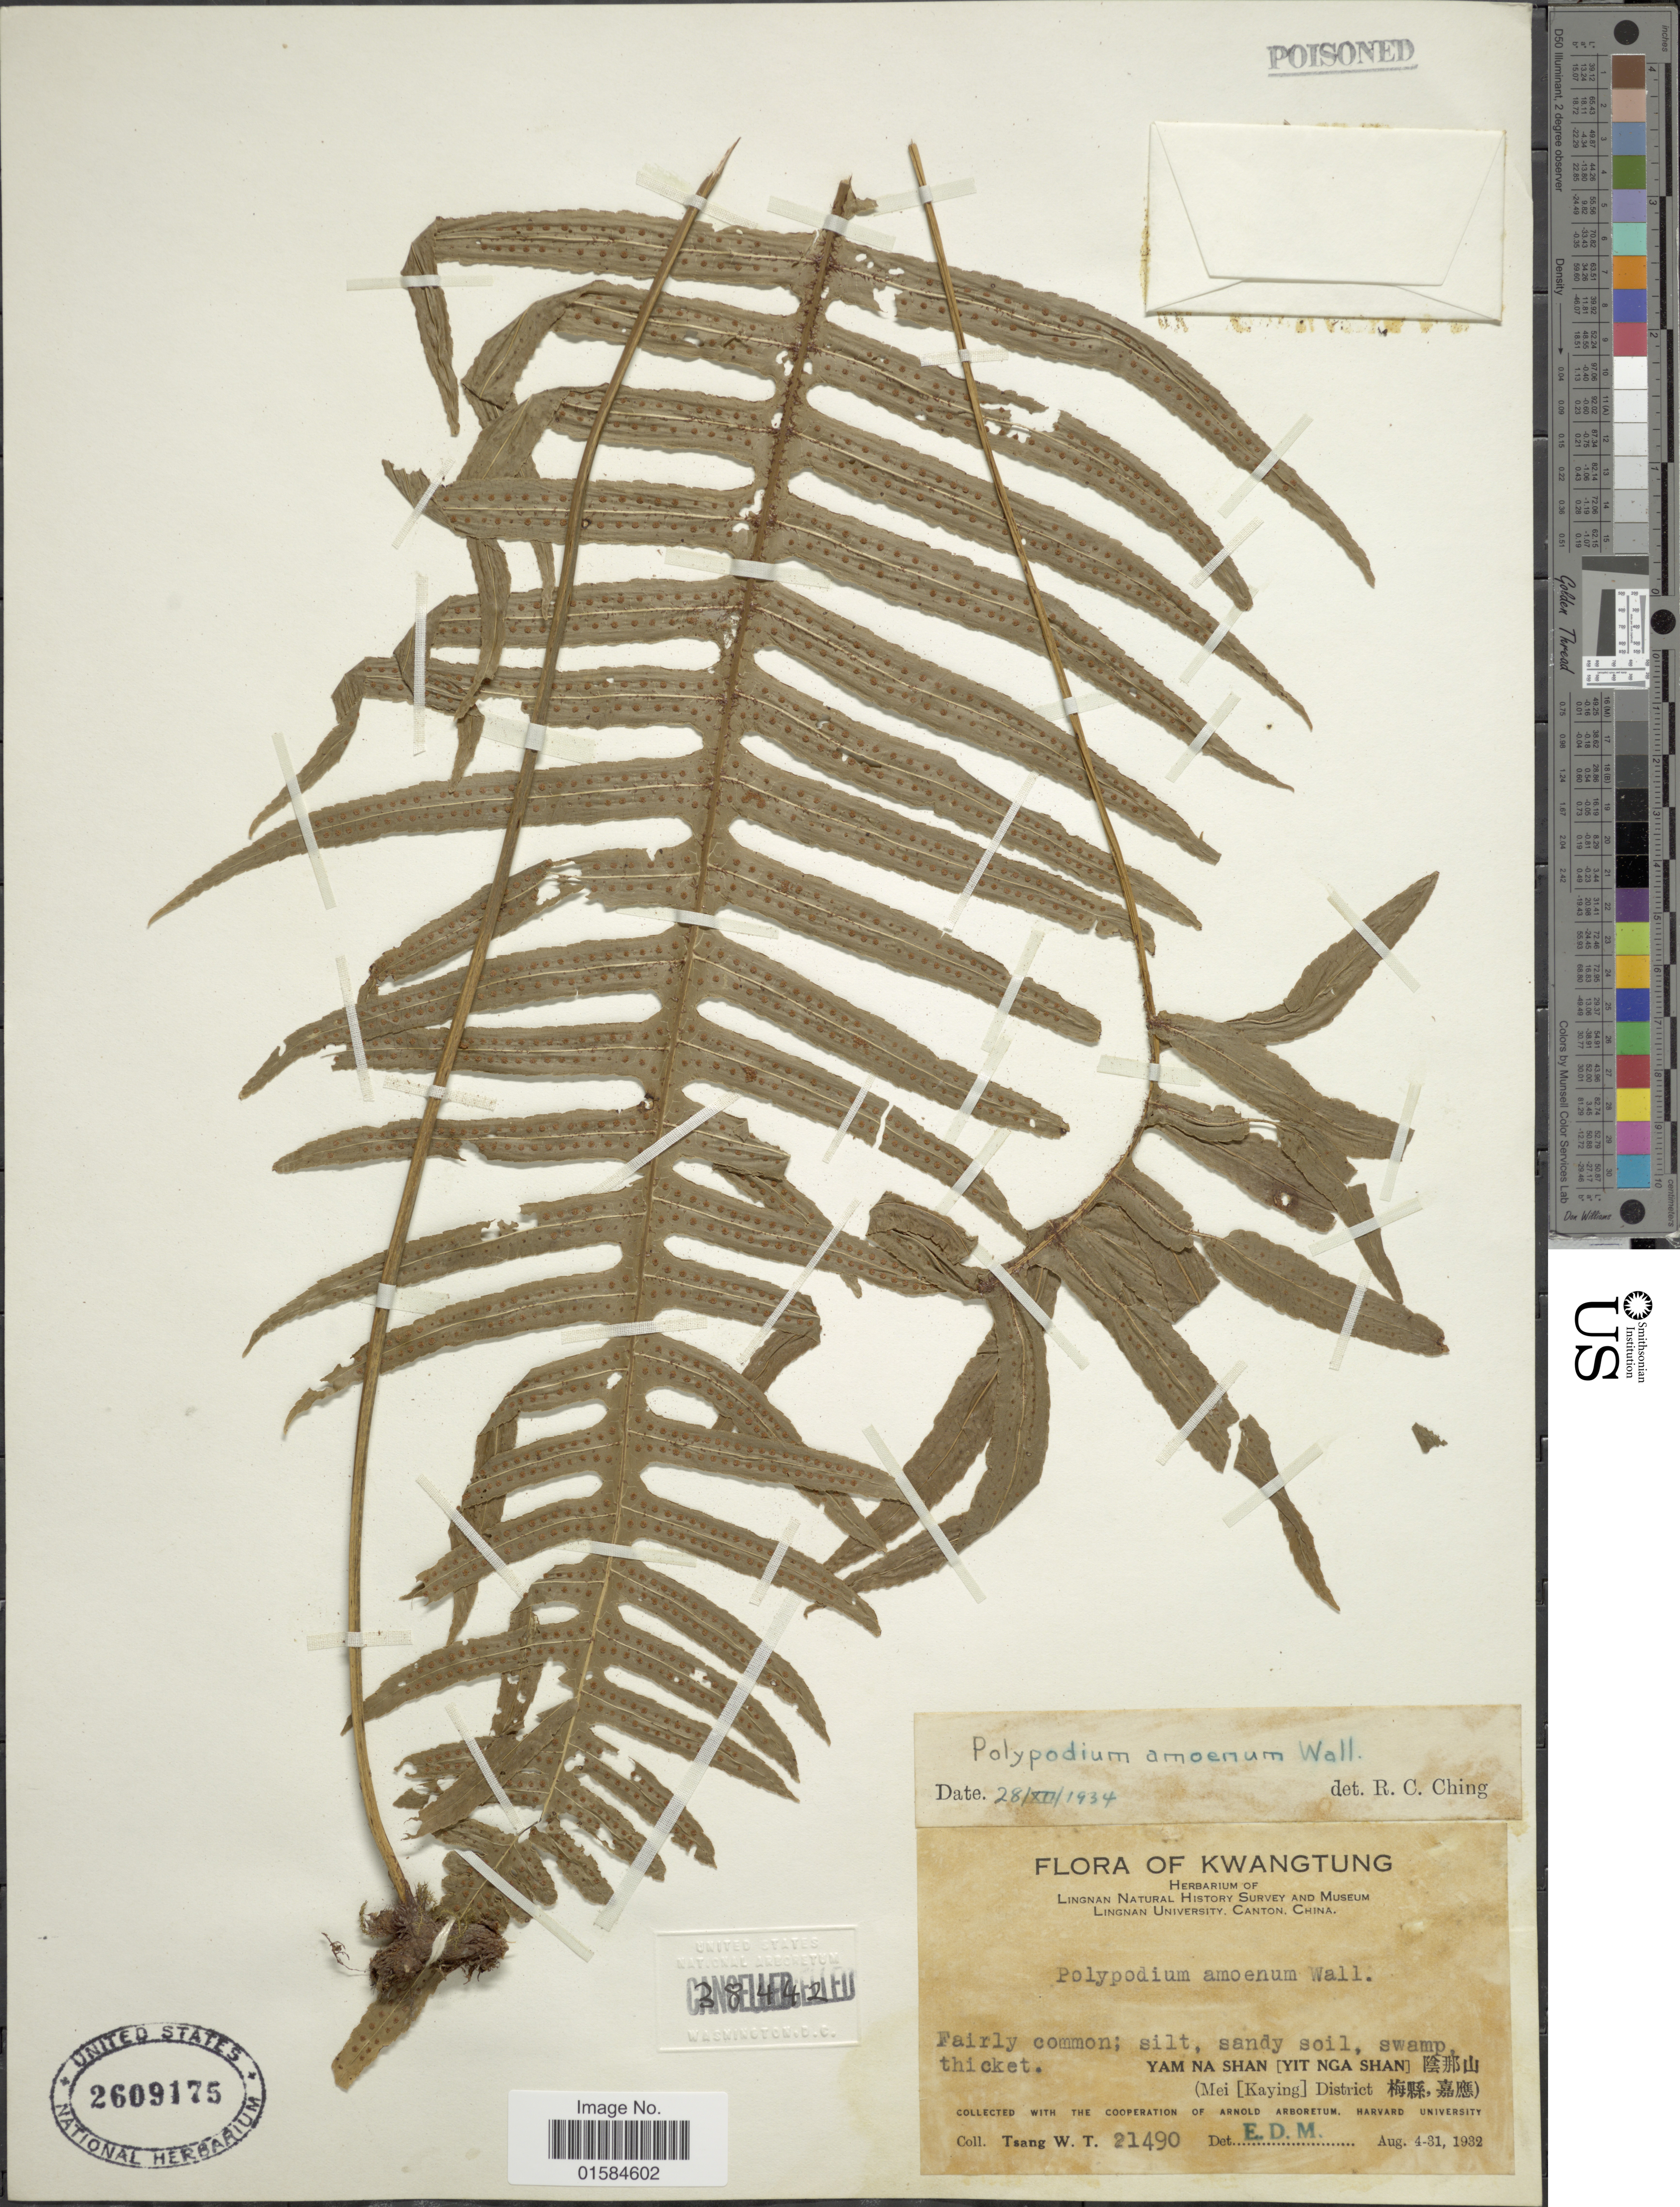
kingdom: Plantae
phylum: Tracheophyta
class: Polypodiopsida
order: Polypodiales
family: Polypodiaceae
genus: Goniophlebium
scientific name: Goniophlebium amoenum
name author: (Wall. ex Mett.) J. Sm.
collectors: W. T. Tsang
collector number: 21490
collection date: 1932-08-04/1932-08-31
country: China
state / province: Guangdong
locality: Kwangtung, Yam Na Shan (Yit Nga Shan), Mei (Kaying) District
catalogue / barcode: US 2609175